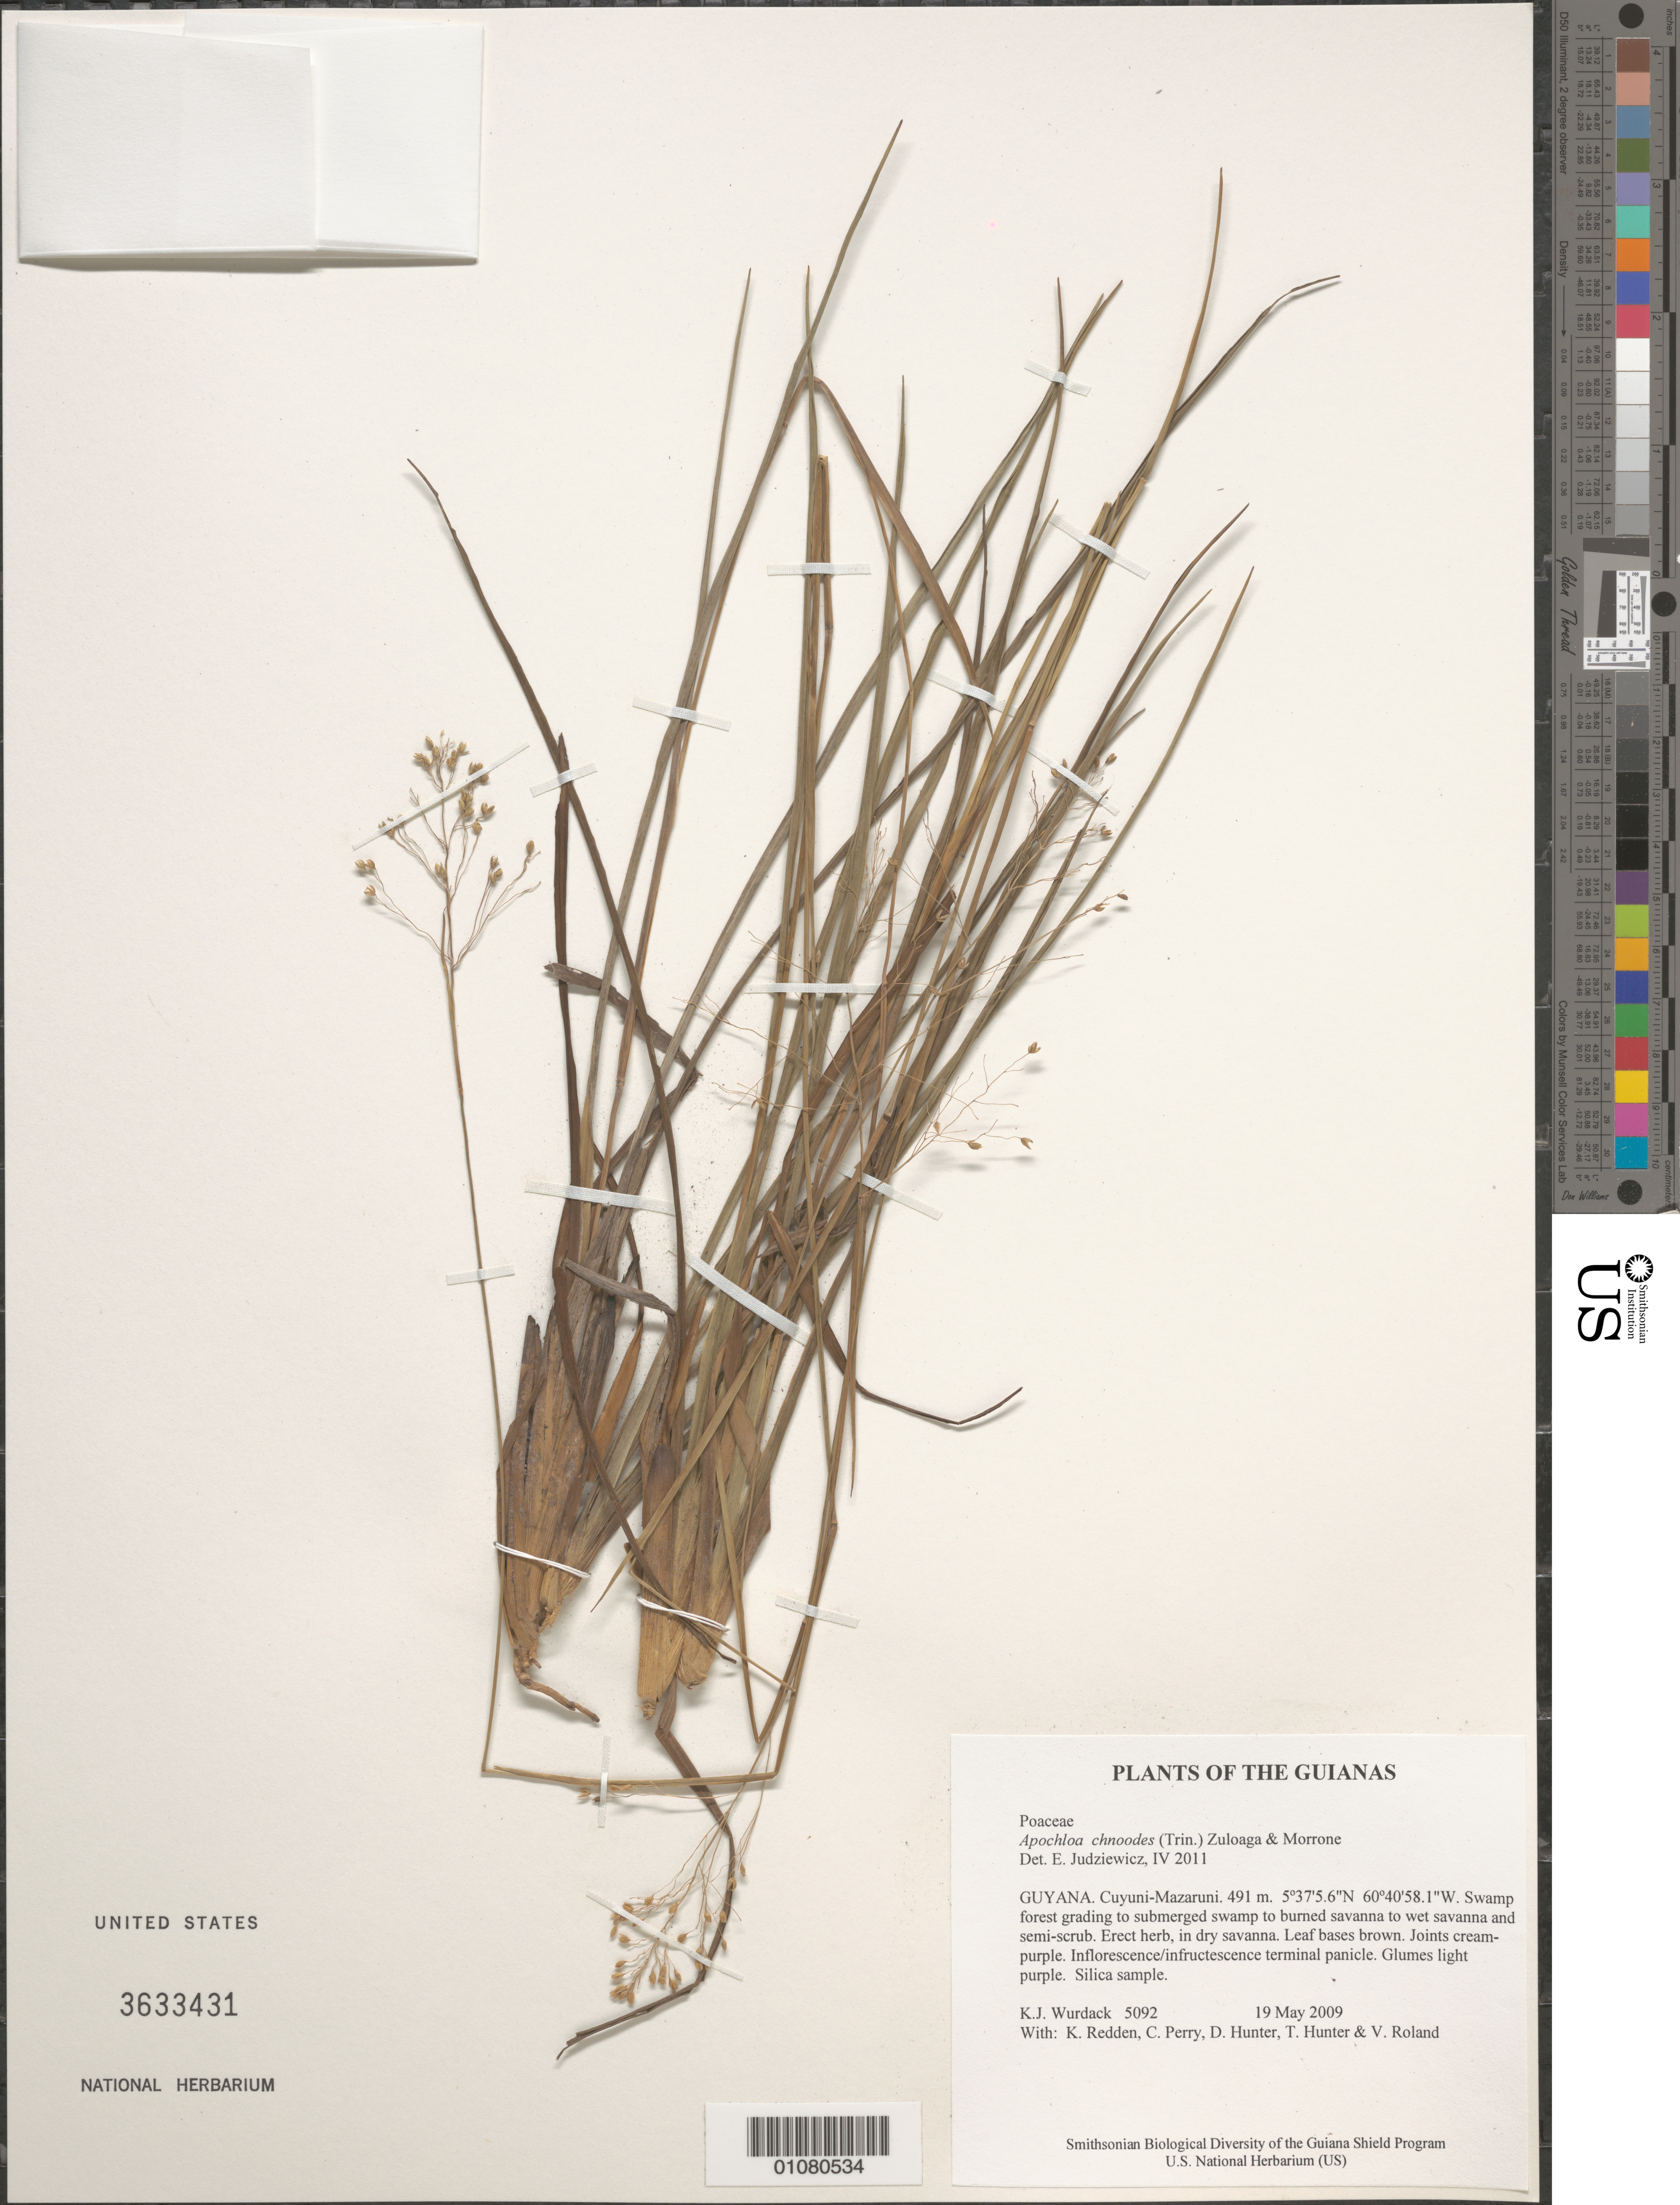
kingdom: Plantae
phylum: Tracheophyta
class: Liliopsida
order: Poales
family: Poaceae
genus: Apochloa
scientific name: Apochloa chnoodes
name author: (Trin.) Zuloaga & Morrone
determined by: Judziewicz, E. J.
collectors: K. Wurdack, K. M. Redden, C. Perry, D. Hunter, T. Hunter & V. Roland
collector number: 5092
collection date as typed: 19 May 2009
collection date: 2009-05-19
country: Guyana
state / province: Cuyuni-Mazaruni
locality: Kato River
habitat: Swamp forest grading to submerged swamp to burned savanna to wet savanna and semi-scrub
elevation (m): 491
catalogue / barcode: US 3633431